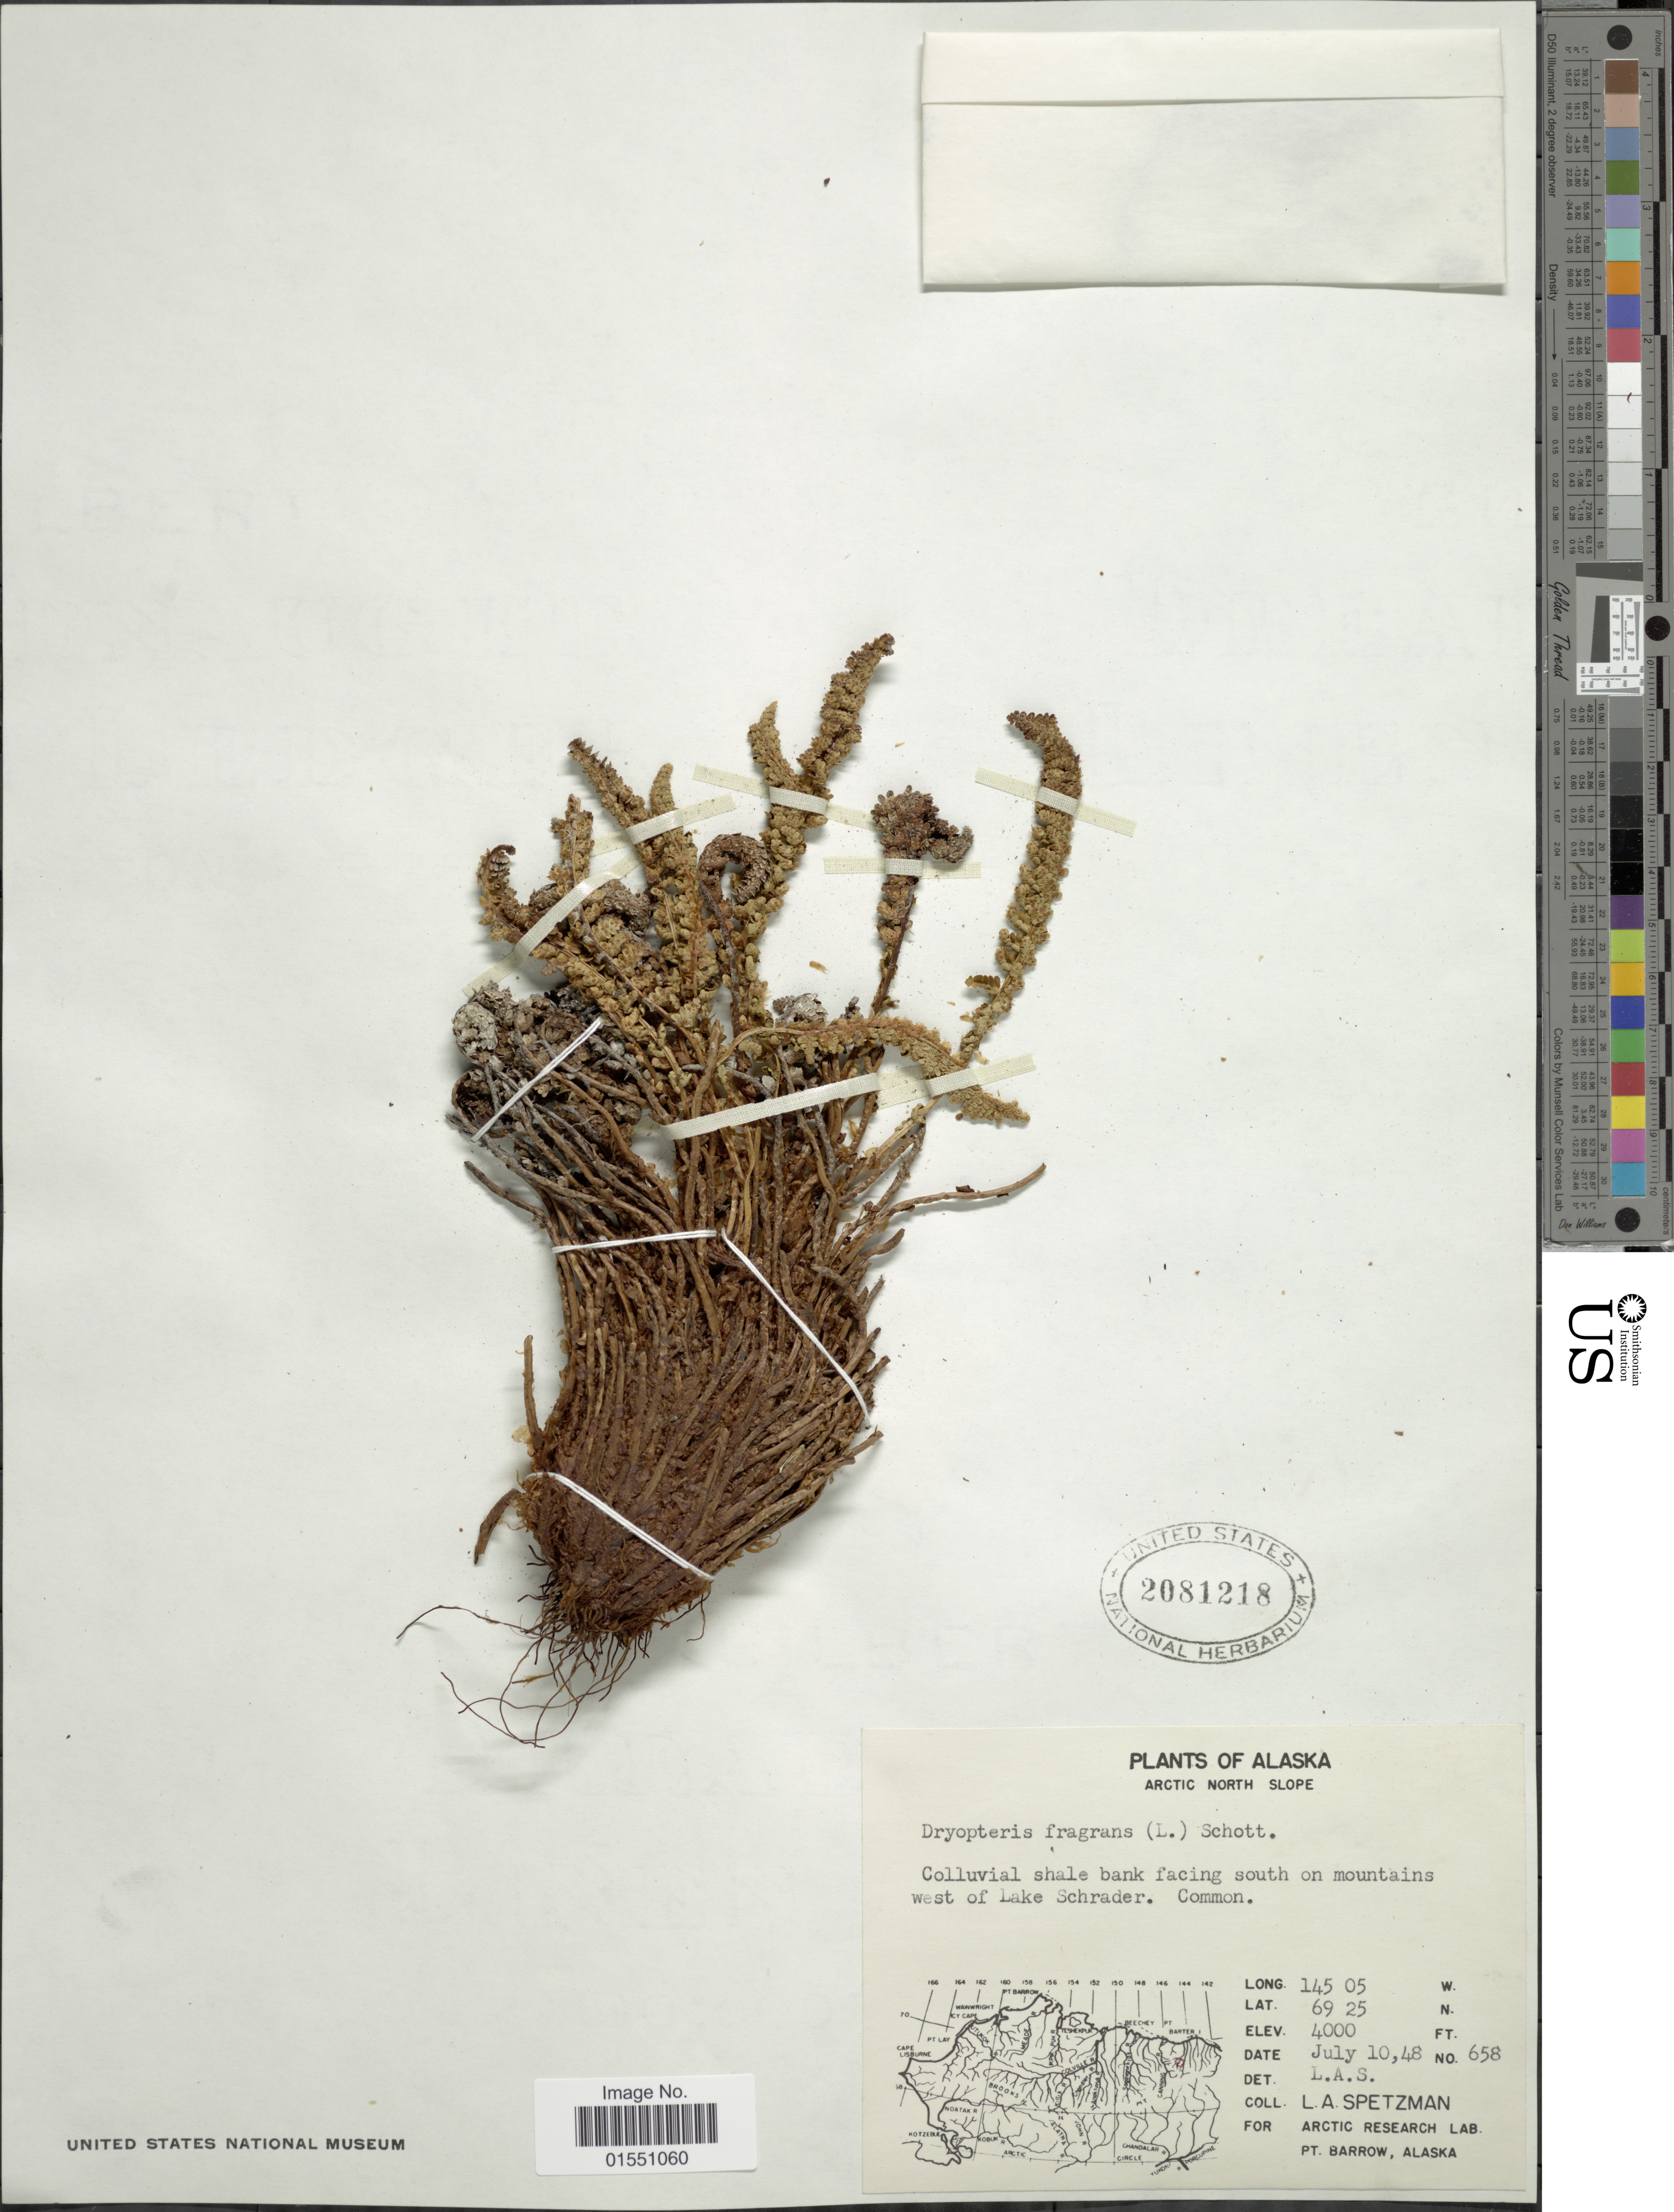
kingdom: Plantae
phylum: Tracheophyta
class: Polypodiopsida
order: Polypodiales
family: Dryopteridaceae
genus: Dryopteris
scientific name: Dryopteris fragrans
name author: (L.) Schott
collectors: L. Spetzman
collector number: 658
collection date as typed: Transcribed d/m/y: 10/7/48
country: United States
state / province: Alaska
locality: Arctic North Slope. Colluvial shale bank facing south on mountains west of Lake Schrader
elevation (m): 1219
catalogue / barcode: US 2081218